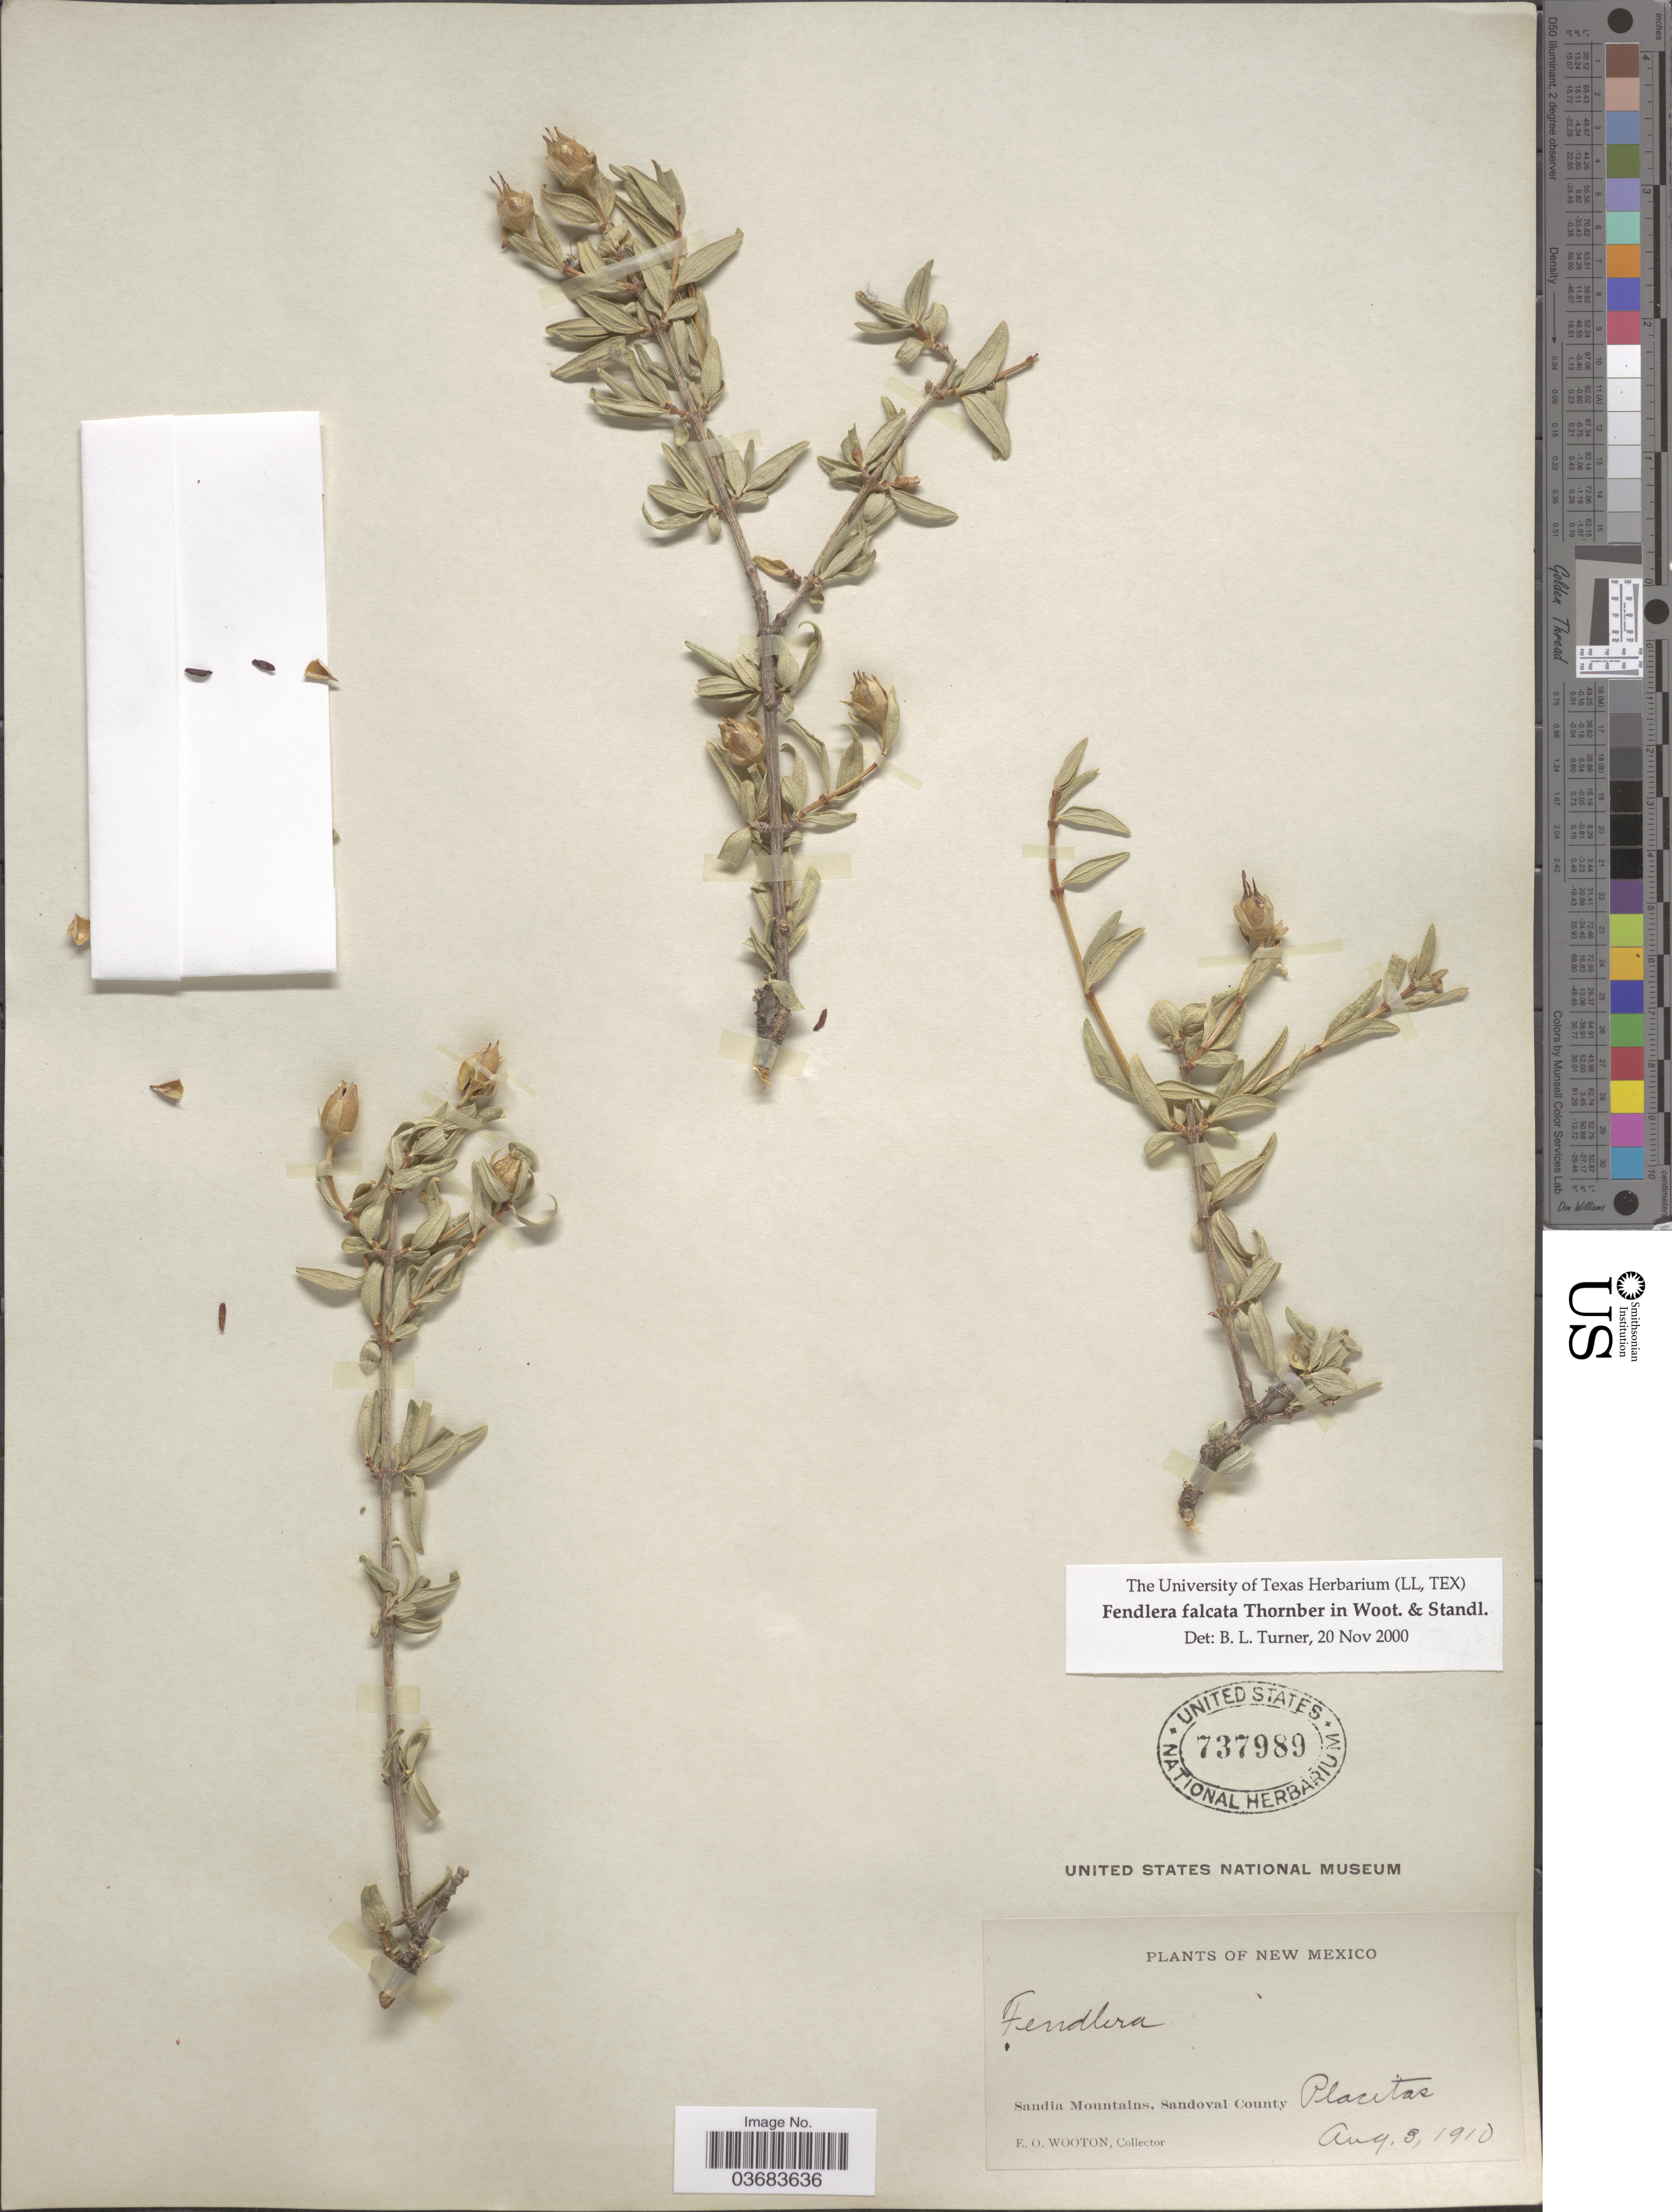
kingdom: Plantae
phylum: Tracheophyta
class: Magnoliopsida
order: Cornales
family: Hydrangeaceae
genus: Fendlera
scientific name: Fendlera rupicola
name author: Englem. & A. Gray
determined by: Strong, Mark T., (BOT), Smithsonian Institution - National Museum of Natural History (UNITED STATES)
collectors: E. O. Wooton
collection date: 1910-08-03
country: United States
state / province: New Mexico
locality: Sandia Mountains, Sandoval County. Placitas.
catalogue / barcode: US 737989